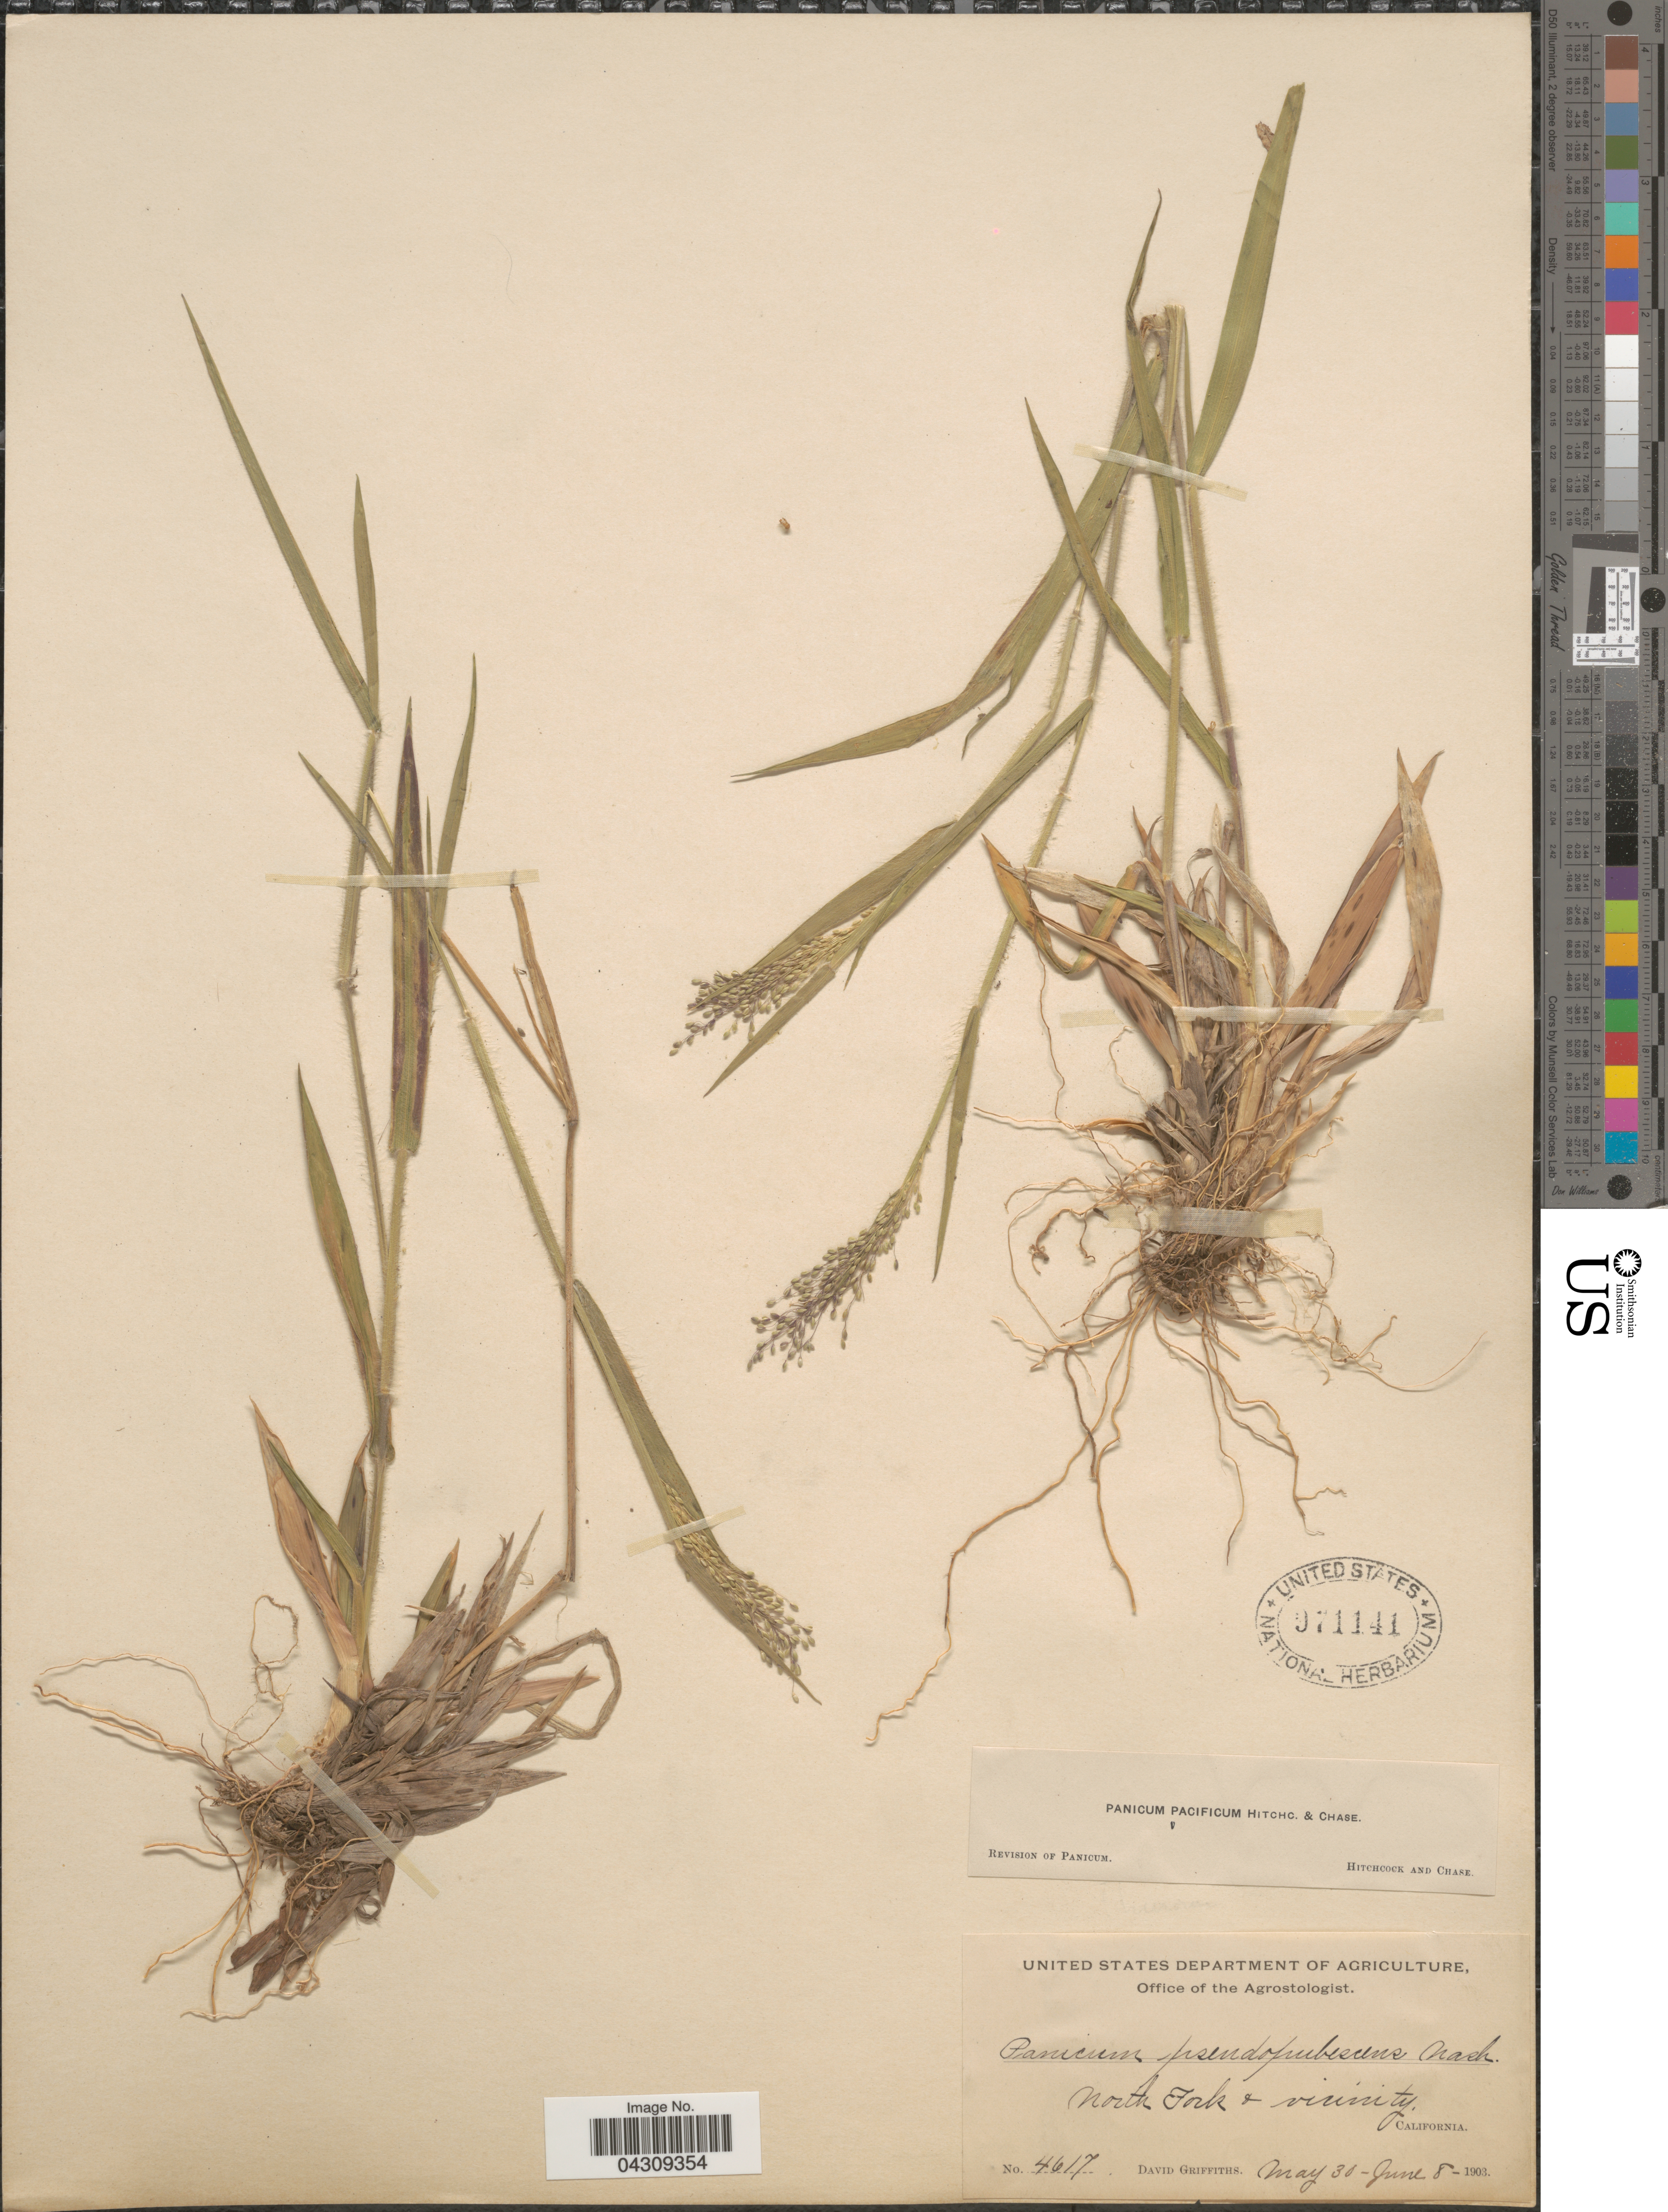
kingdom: Plantae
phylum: Tracheophyta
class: Liliopsida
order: Poales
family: Poaceae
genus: Dichanthelium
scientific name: Dichanthelium acuminatum var. acuminatum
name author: (Sw.) Gould & C.A. Clark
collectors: D. Griffiths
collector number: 4617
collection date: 1903-05-30/1903-06-08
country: United States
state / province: California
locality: North Fork & vicinity.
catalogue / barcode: US 971141